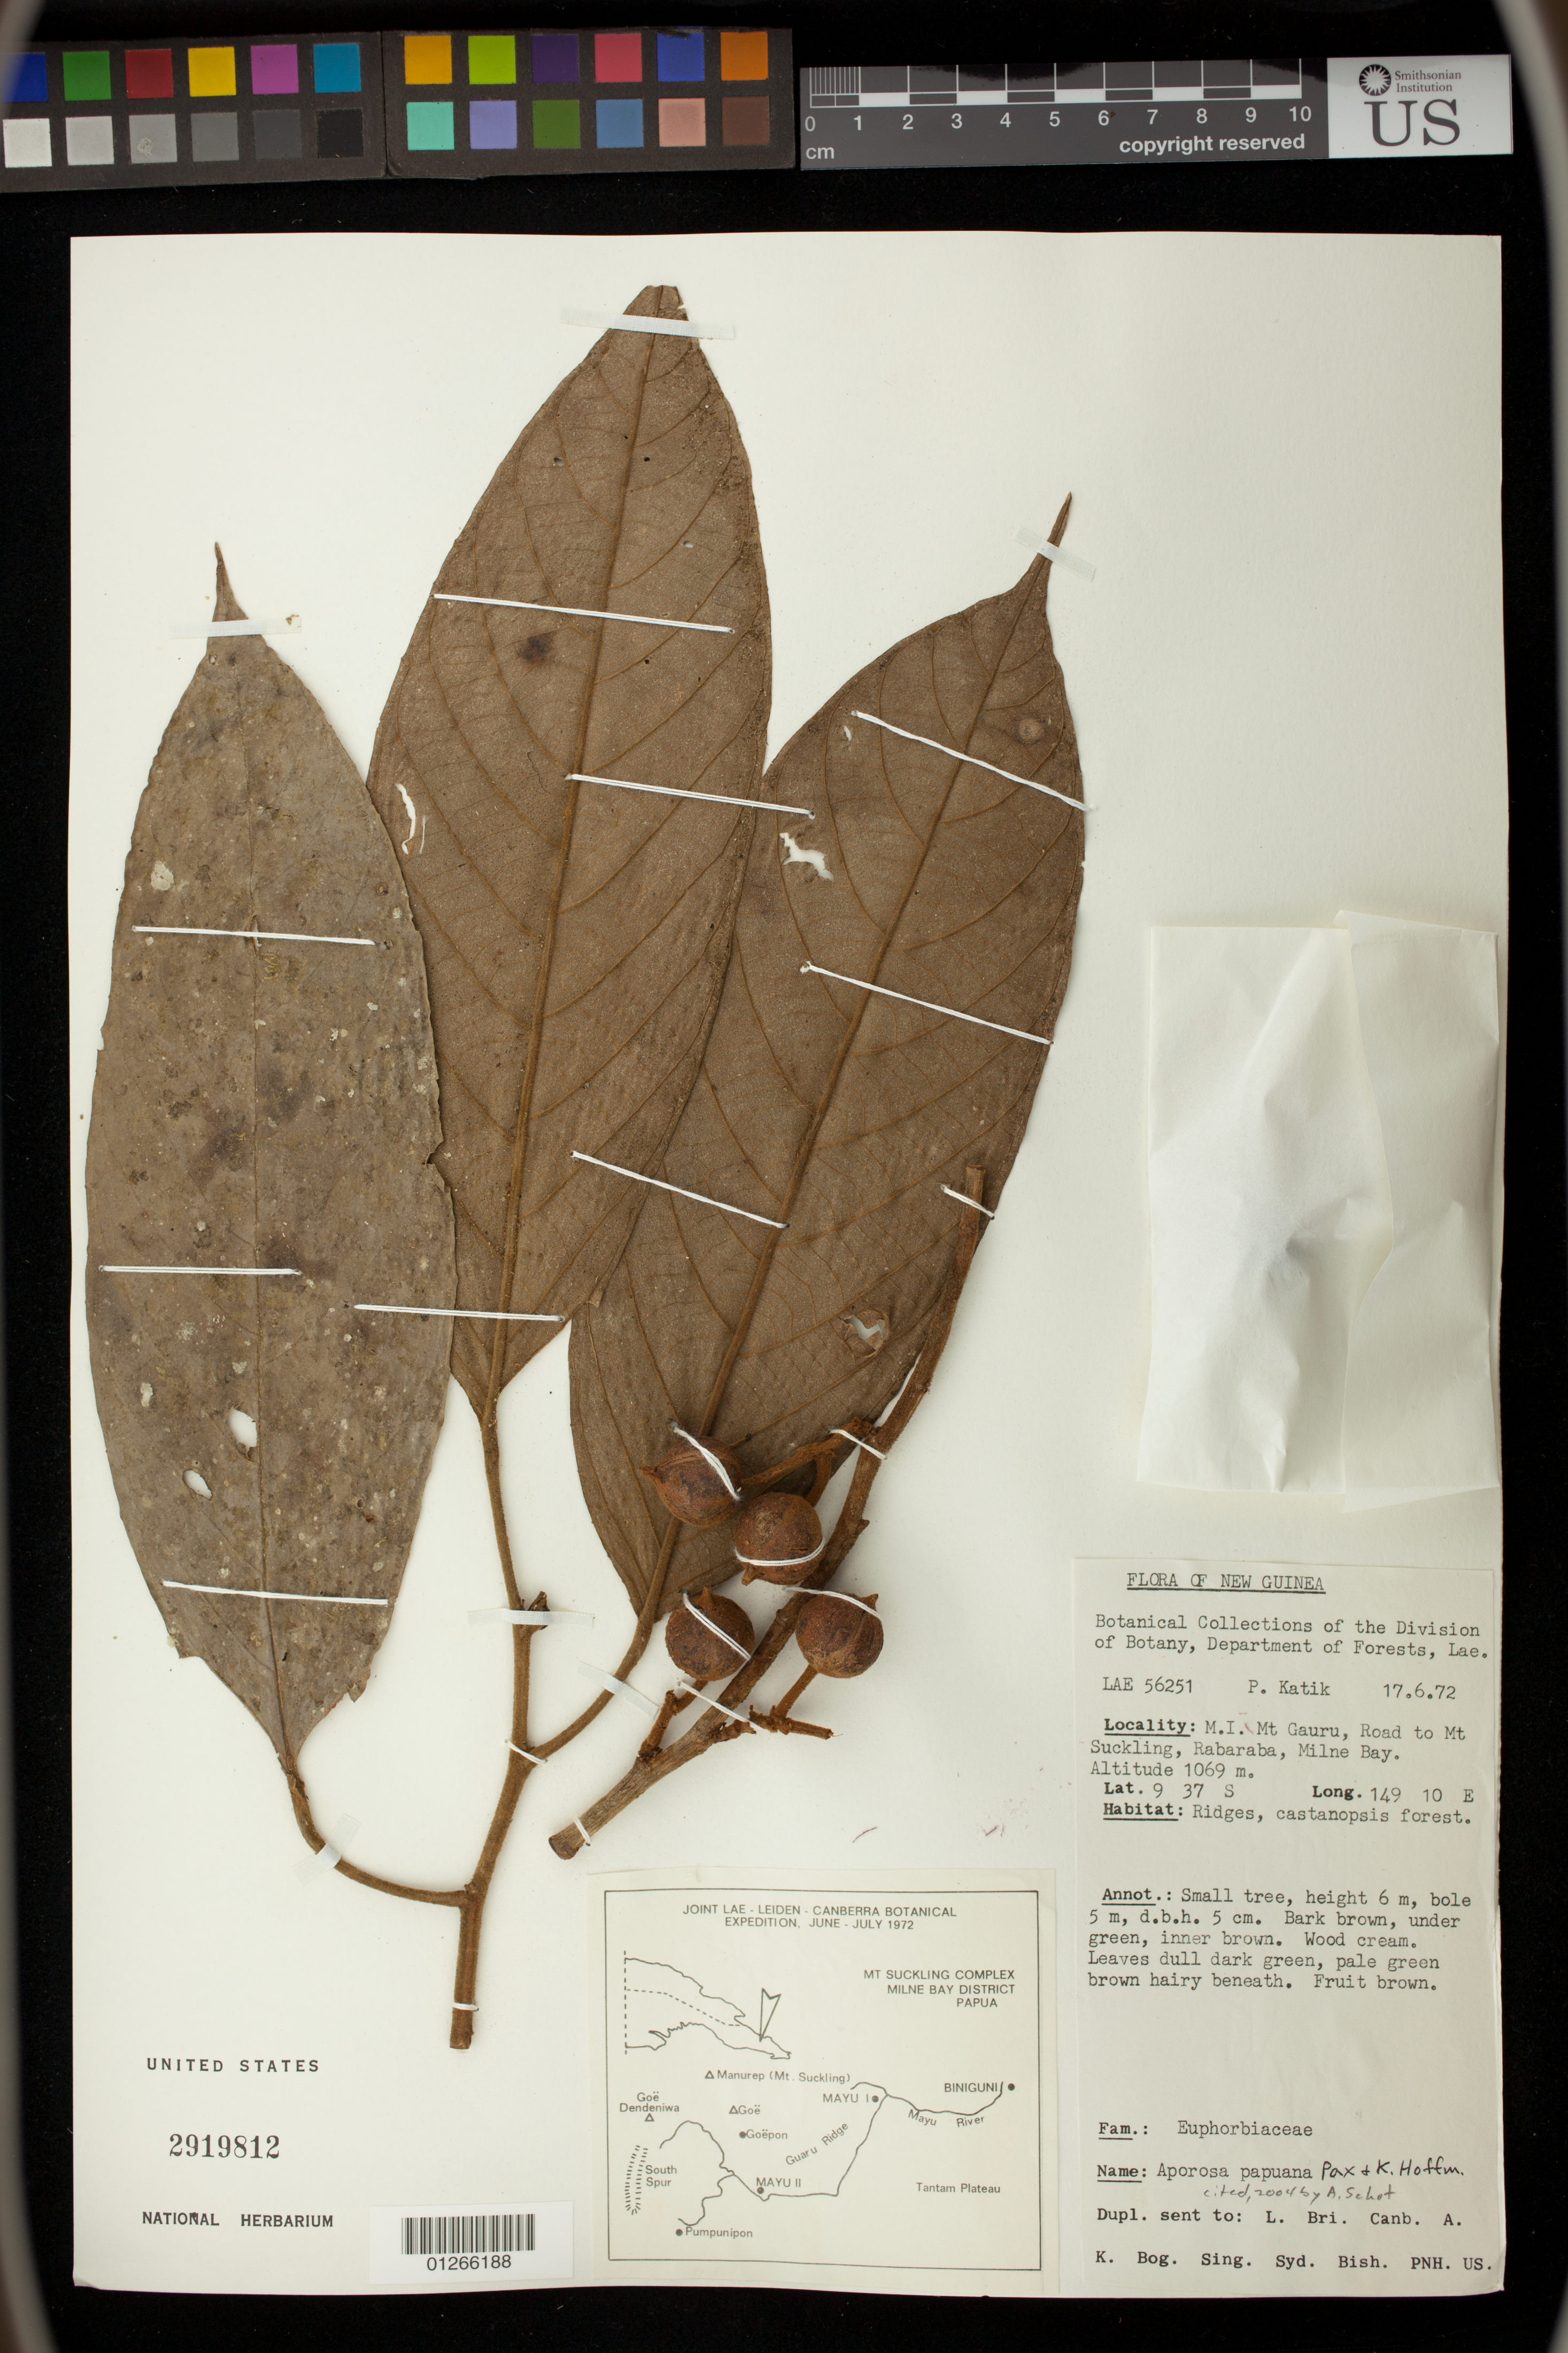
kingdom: Plantae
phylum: Tracheophyta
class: Magnoliopsida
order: Malpighiales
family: Phyllanthaceae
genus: Aporosa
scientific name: Aporosa papuana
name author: Pax & K. Hoffm.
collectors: P. Katik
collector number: LAE 56251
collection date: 1972-06-17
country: Papua New Guinea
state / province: Milne Bay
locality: M.I. Mt Gauru, Road to Mt Suckling, Rabaraba, Milne Bay.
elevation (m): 1069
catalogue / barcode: US 2919812